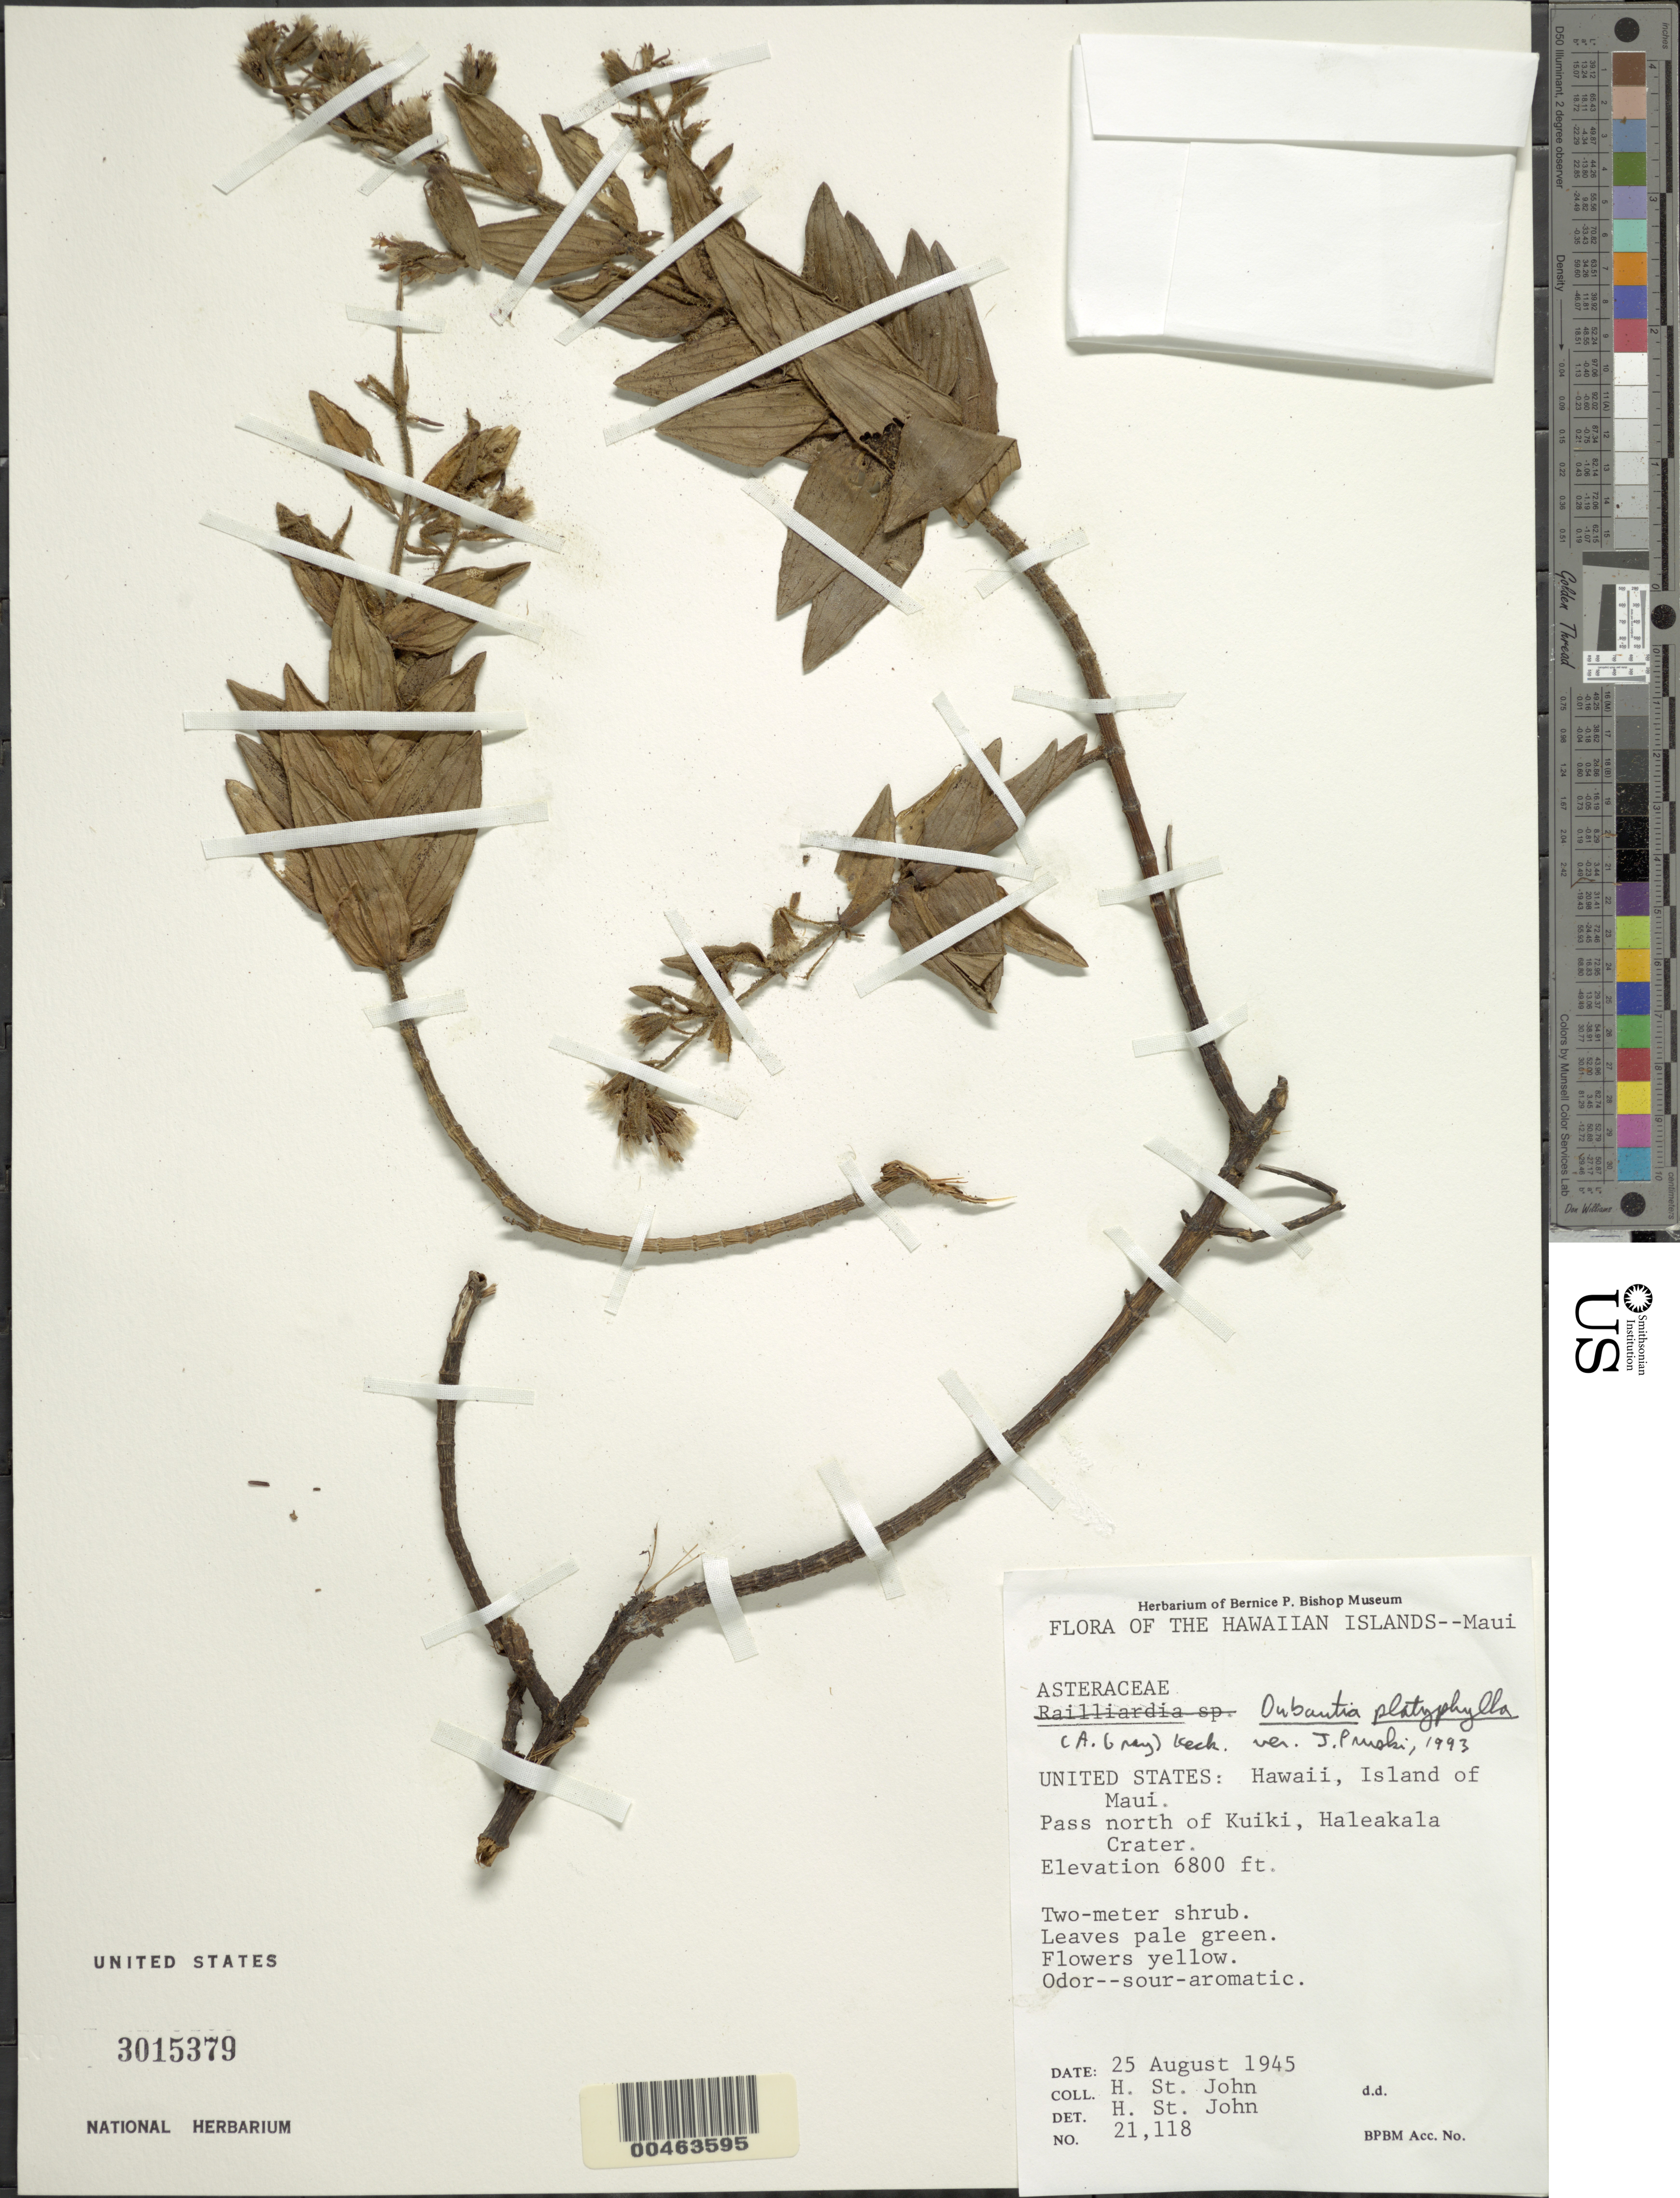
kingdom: Plantae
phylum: Tracheophyta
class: Magnoliopsida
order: Asterales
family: Asteraceae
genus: Dubautia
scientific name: Dubautia platyphylla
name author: (A. Gray) D.D. Keck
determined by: Pruski, J. F.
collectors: H. St. John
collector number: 21118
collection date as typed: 25 Aug 1945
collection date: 1945-08-25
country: United States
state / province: Hawaii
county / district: Maui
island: Maui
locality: Pass north of Kuiki, Haleakala Crater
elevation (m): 2073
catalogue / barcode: US 3015379